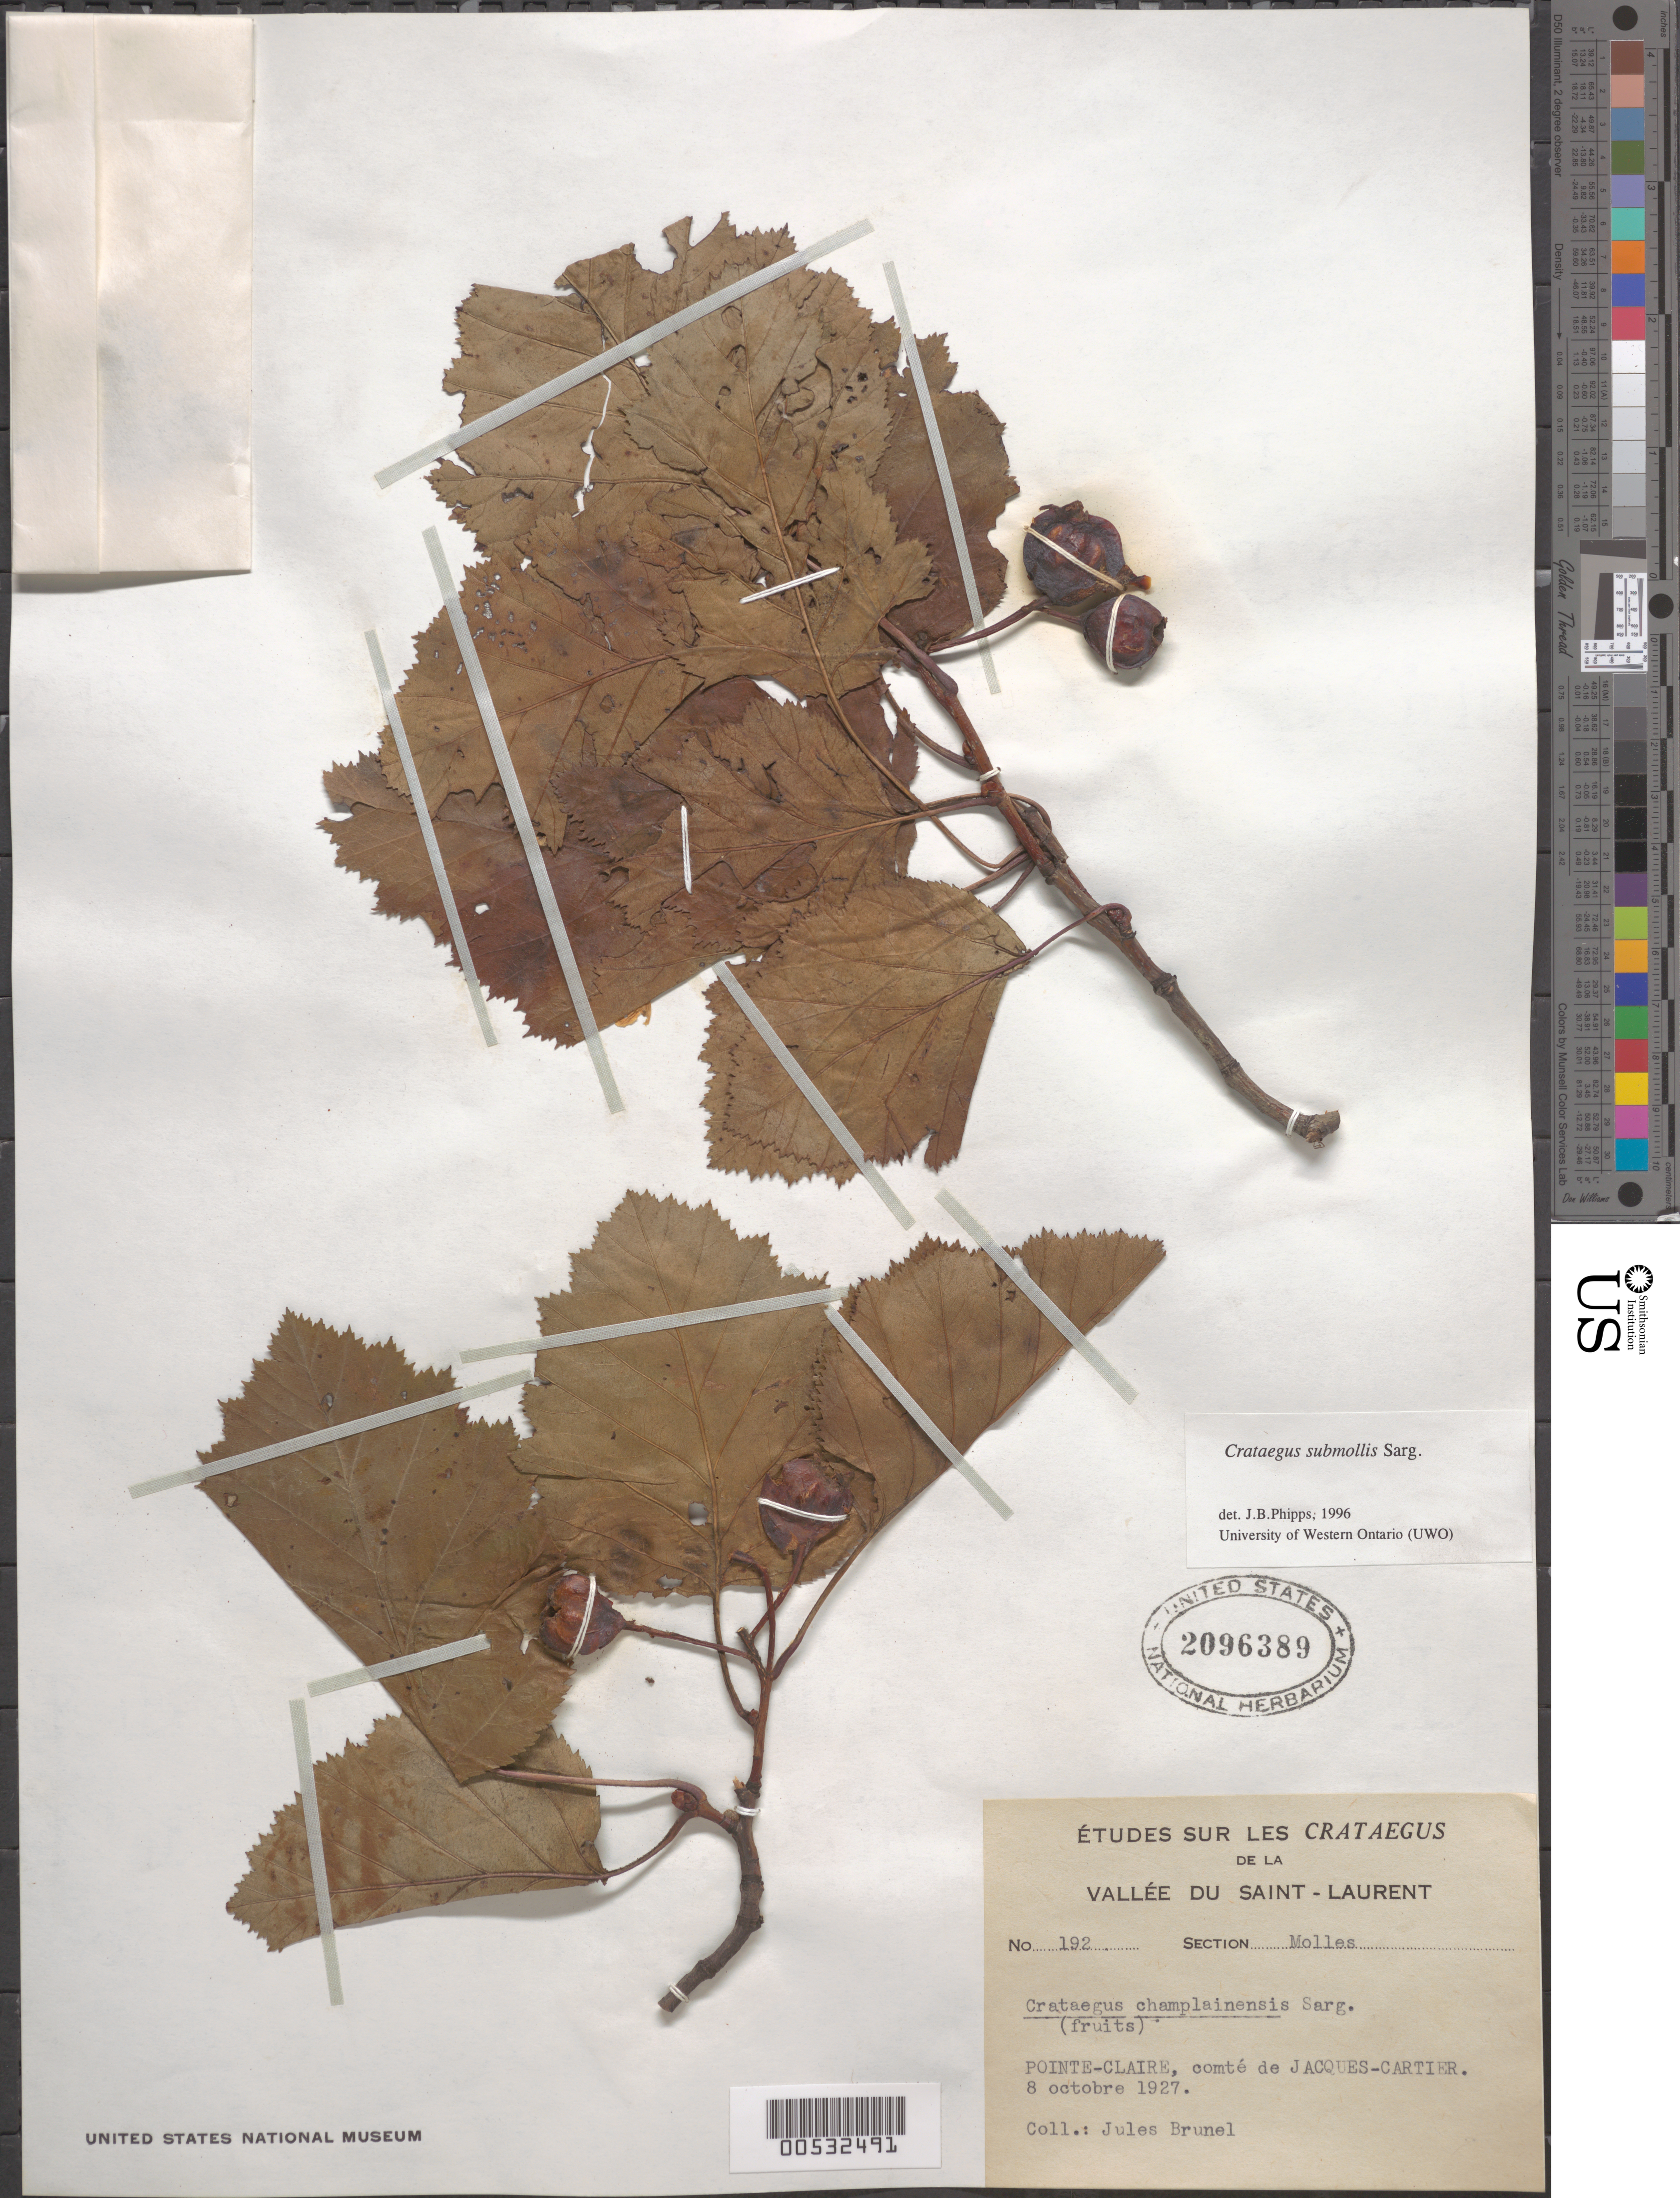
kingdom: Plantae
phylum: Tracheophyta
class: Magnoliopsida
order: Rosales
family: Rosaceae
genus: Crataegus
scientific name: Crataegus submollis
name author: Sarg.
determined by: Phipps, James B., (UWO), University of Western Ontario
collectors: J. Brunel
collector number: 192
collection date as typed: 08 Oct 1927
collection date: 1927-10-08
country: Canada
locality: Pointe-Claire, comté de Jacques-Cartier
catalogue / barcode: US 2096389